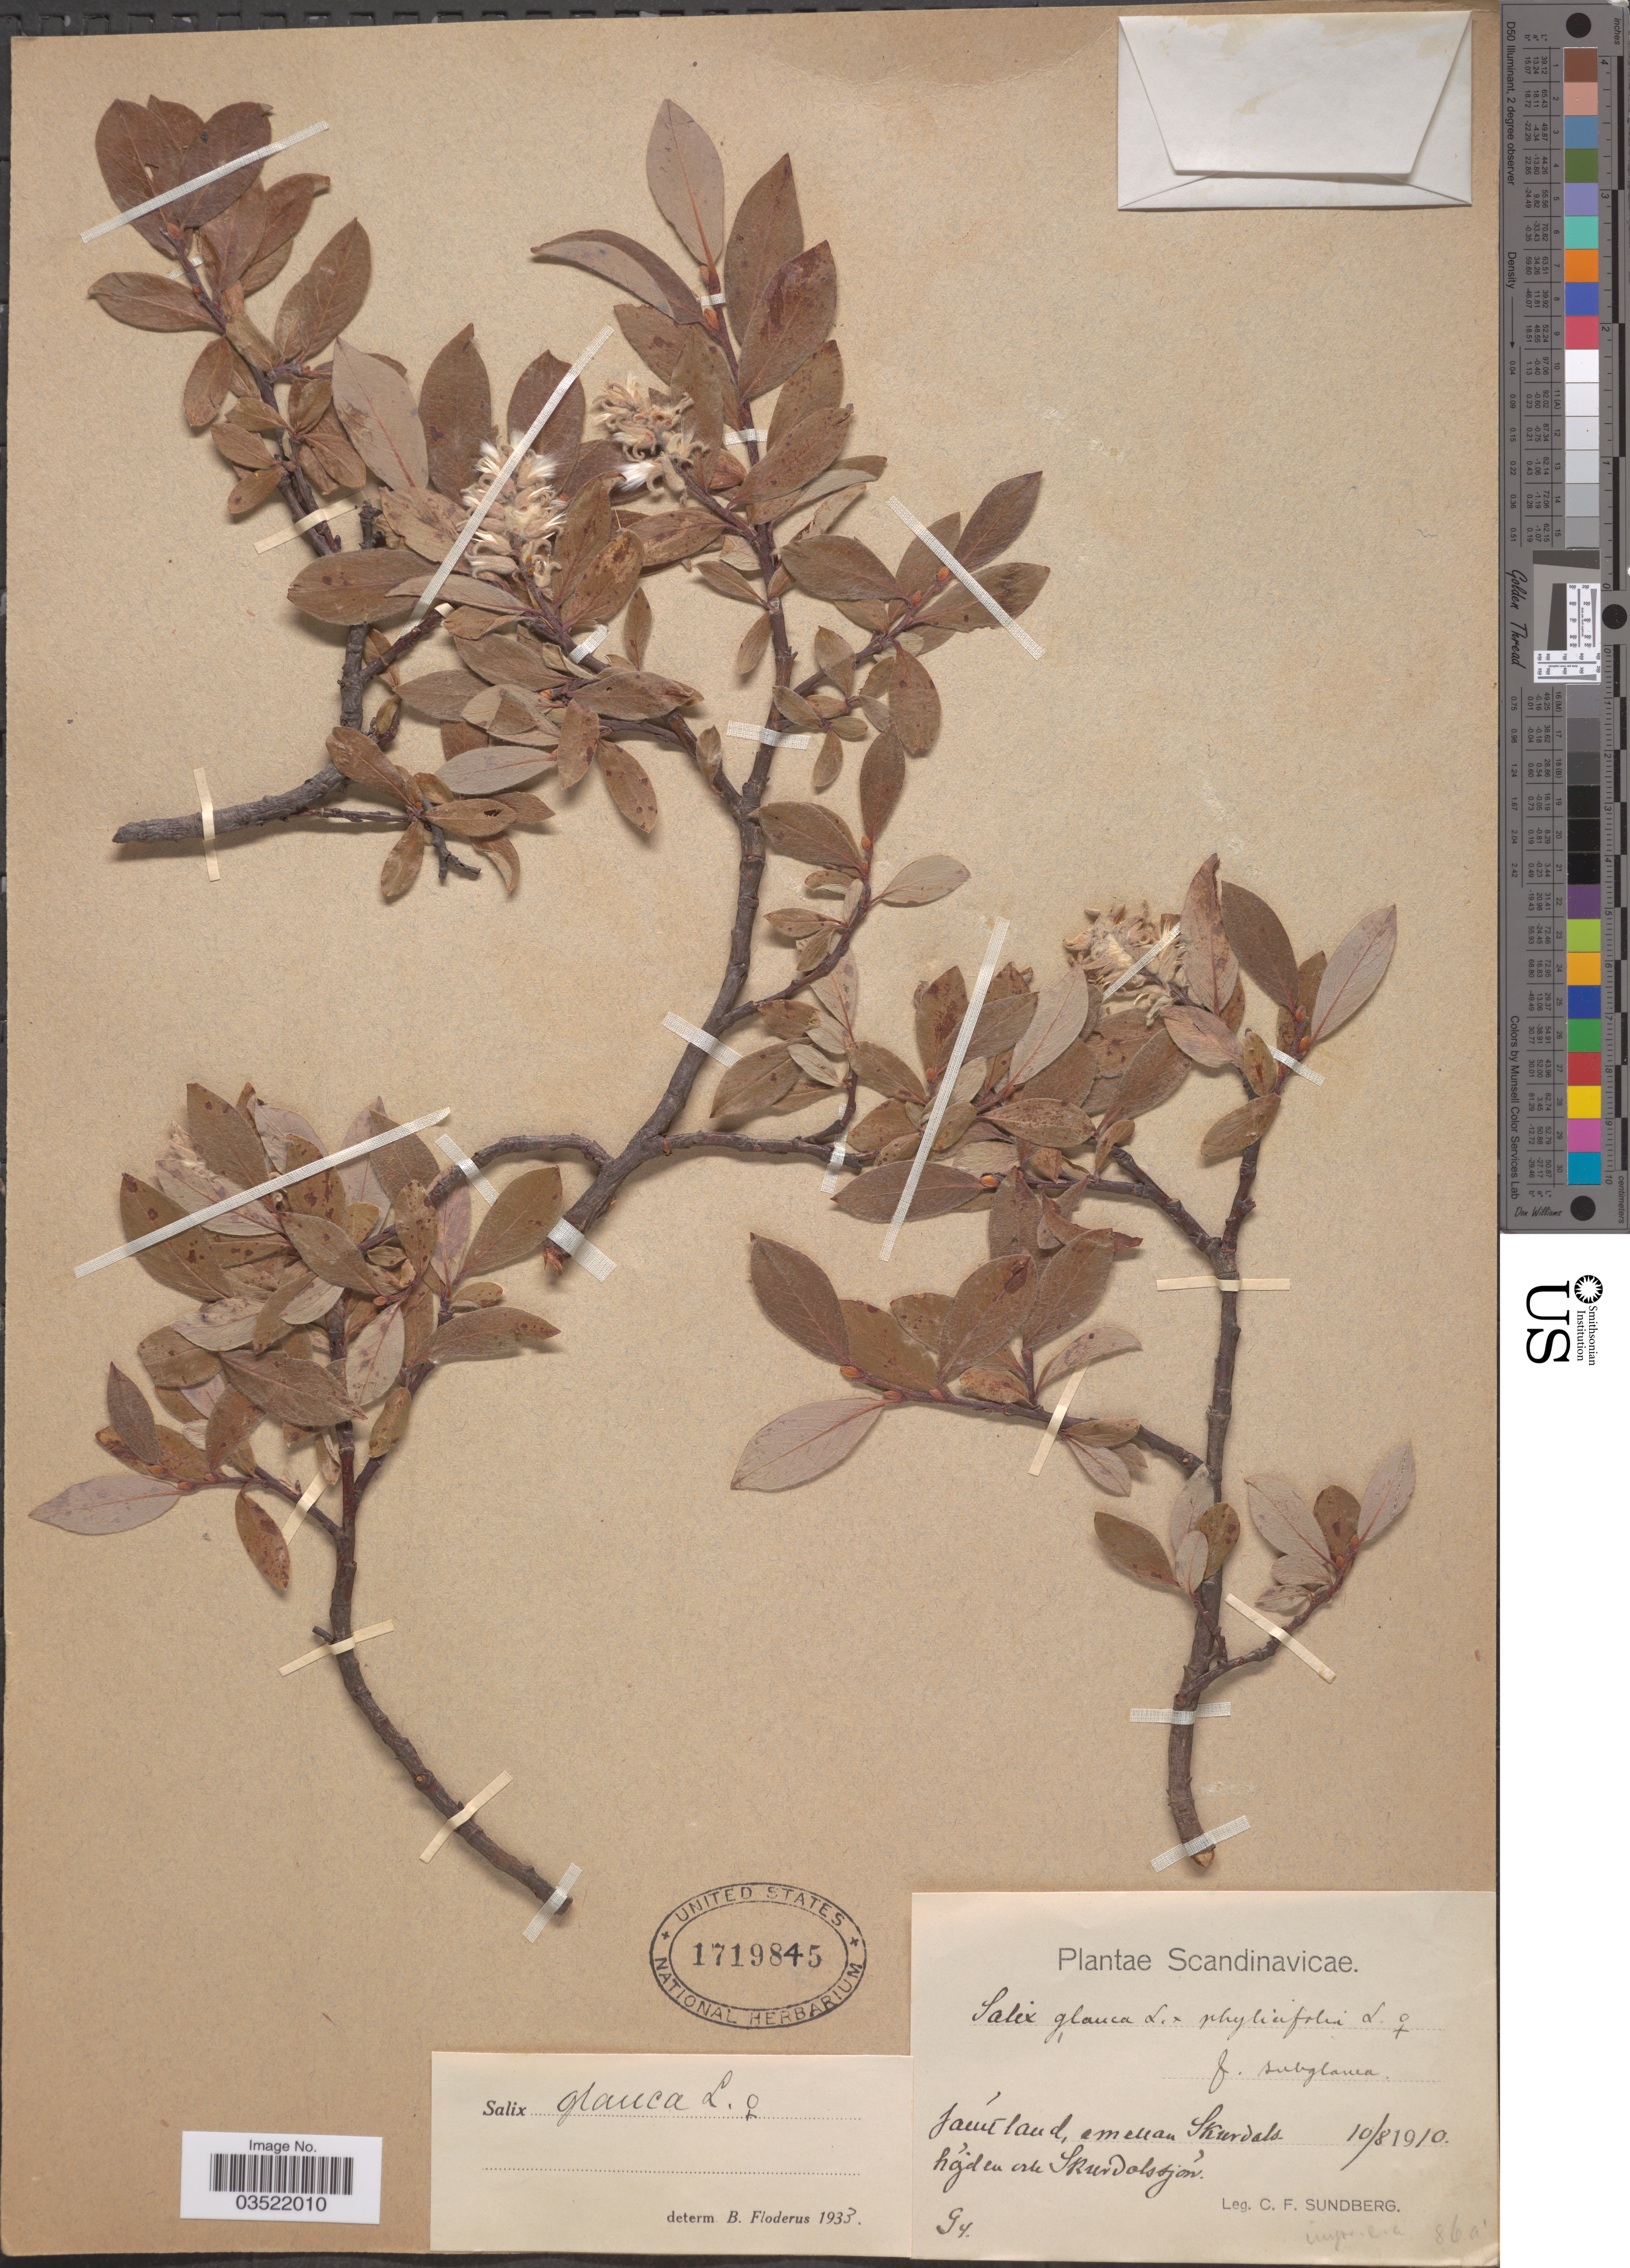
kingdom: Plantae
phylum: Tracheophyta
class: Magnoliopsida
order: Malpighiales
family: Salicaceae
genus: Salix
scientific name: Salix glauca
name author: L.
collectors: C. F. Sundberg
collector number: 94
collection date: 1910-08-10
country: Sweden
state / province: Jämtland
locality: Scandinavicae, i mellan Skurdalshojden och Skurdalssjon.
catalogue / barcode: US 1719845